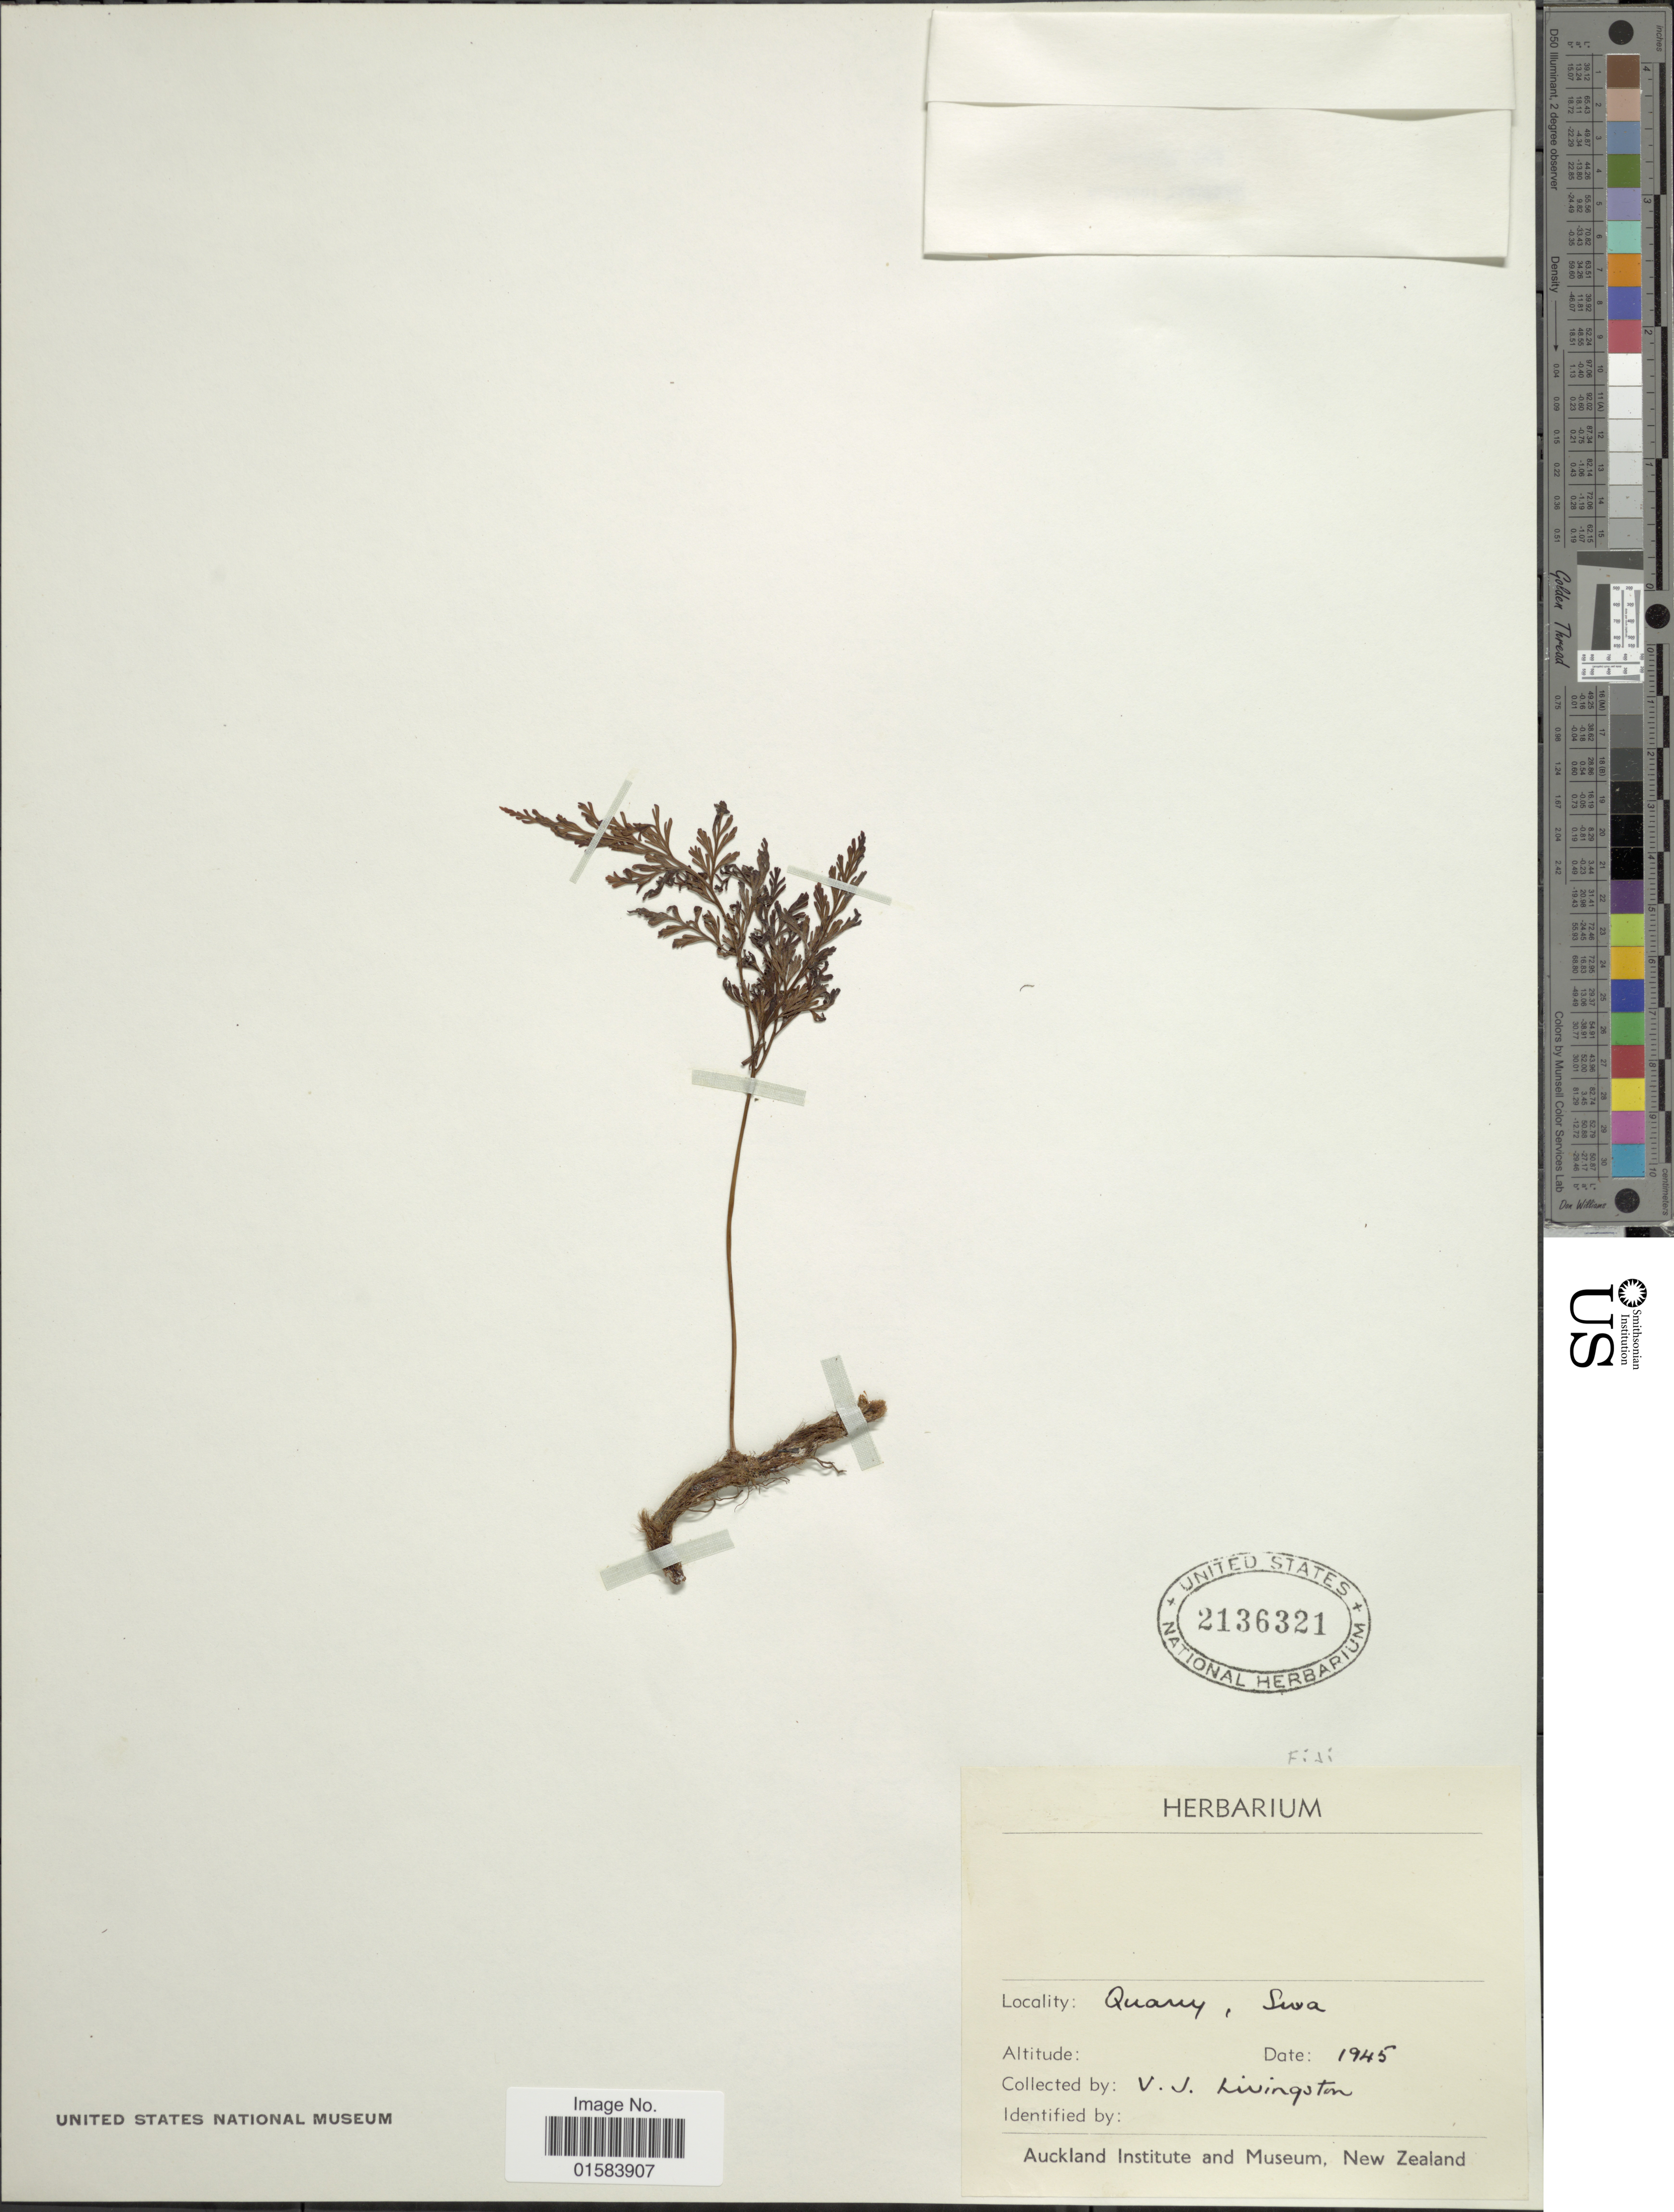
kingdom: Plantae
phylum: Tracheophyta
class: Polypodiopsida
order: Polypodiales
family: Davalliaceae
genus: Davallia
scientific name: Davallia sp.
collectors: V. Livingston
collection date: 1945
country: Fiji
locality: Quarry, Suva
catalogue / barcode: US 2136321